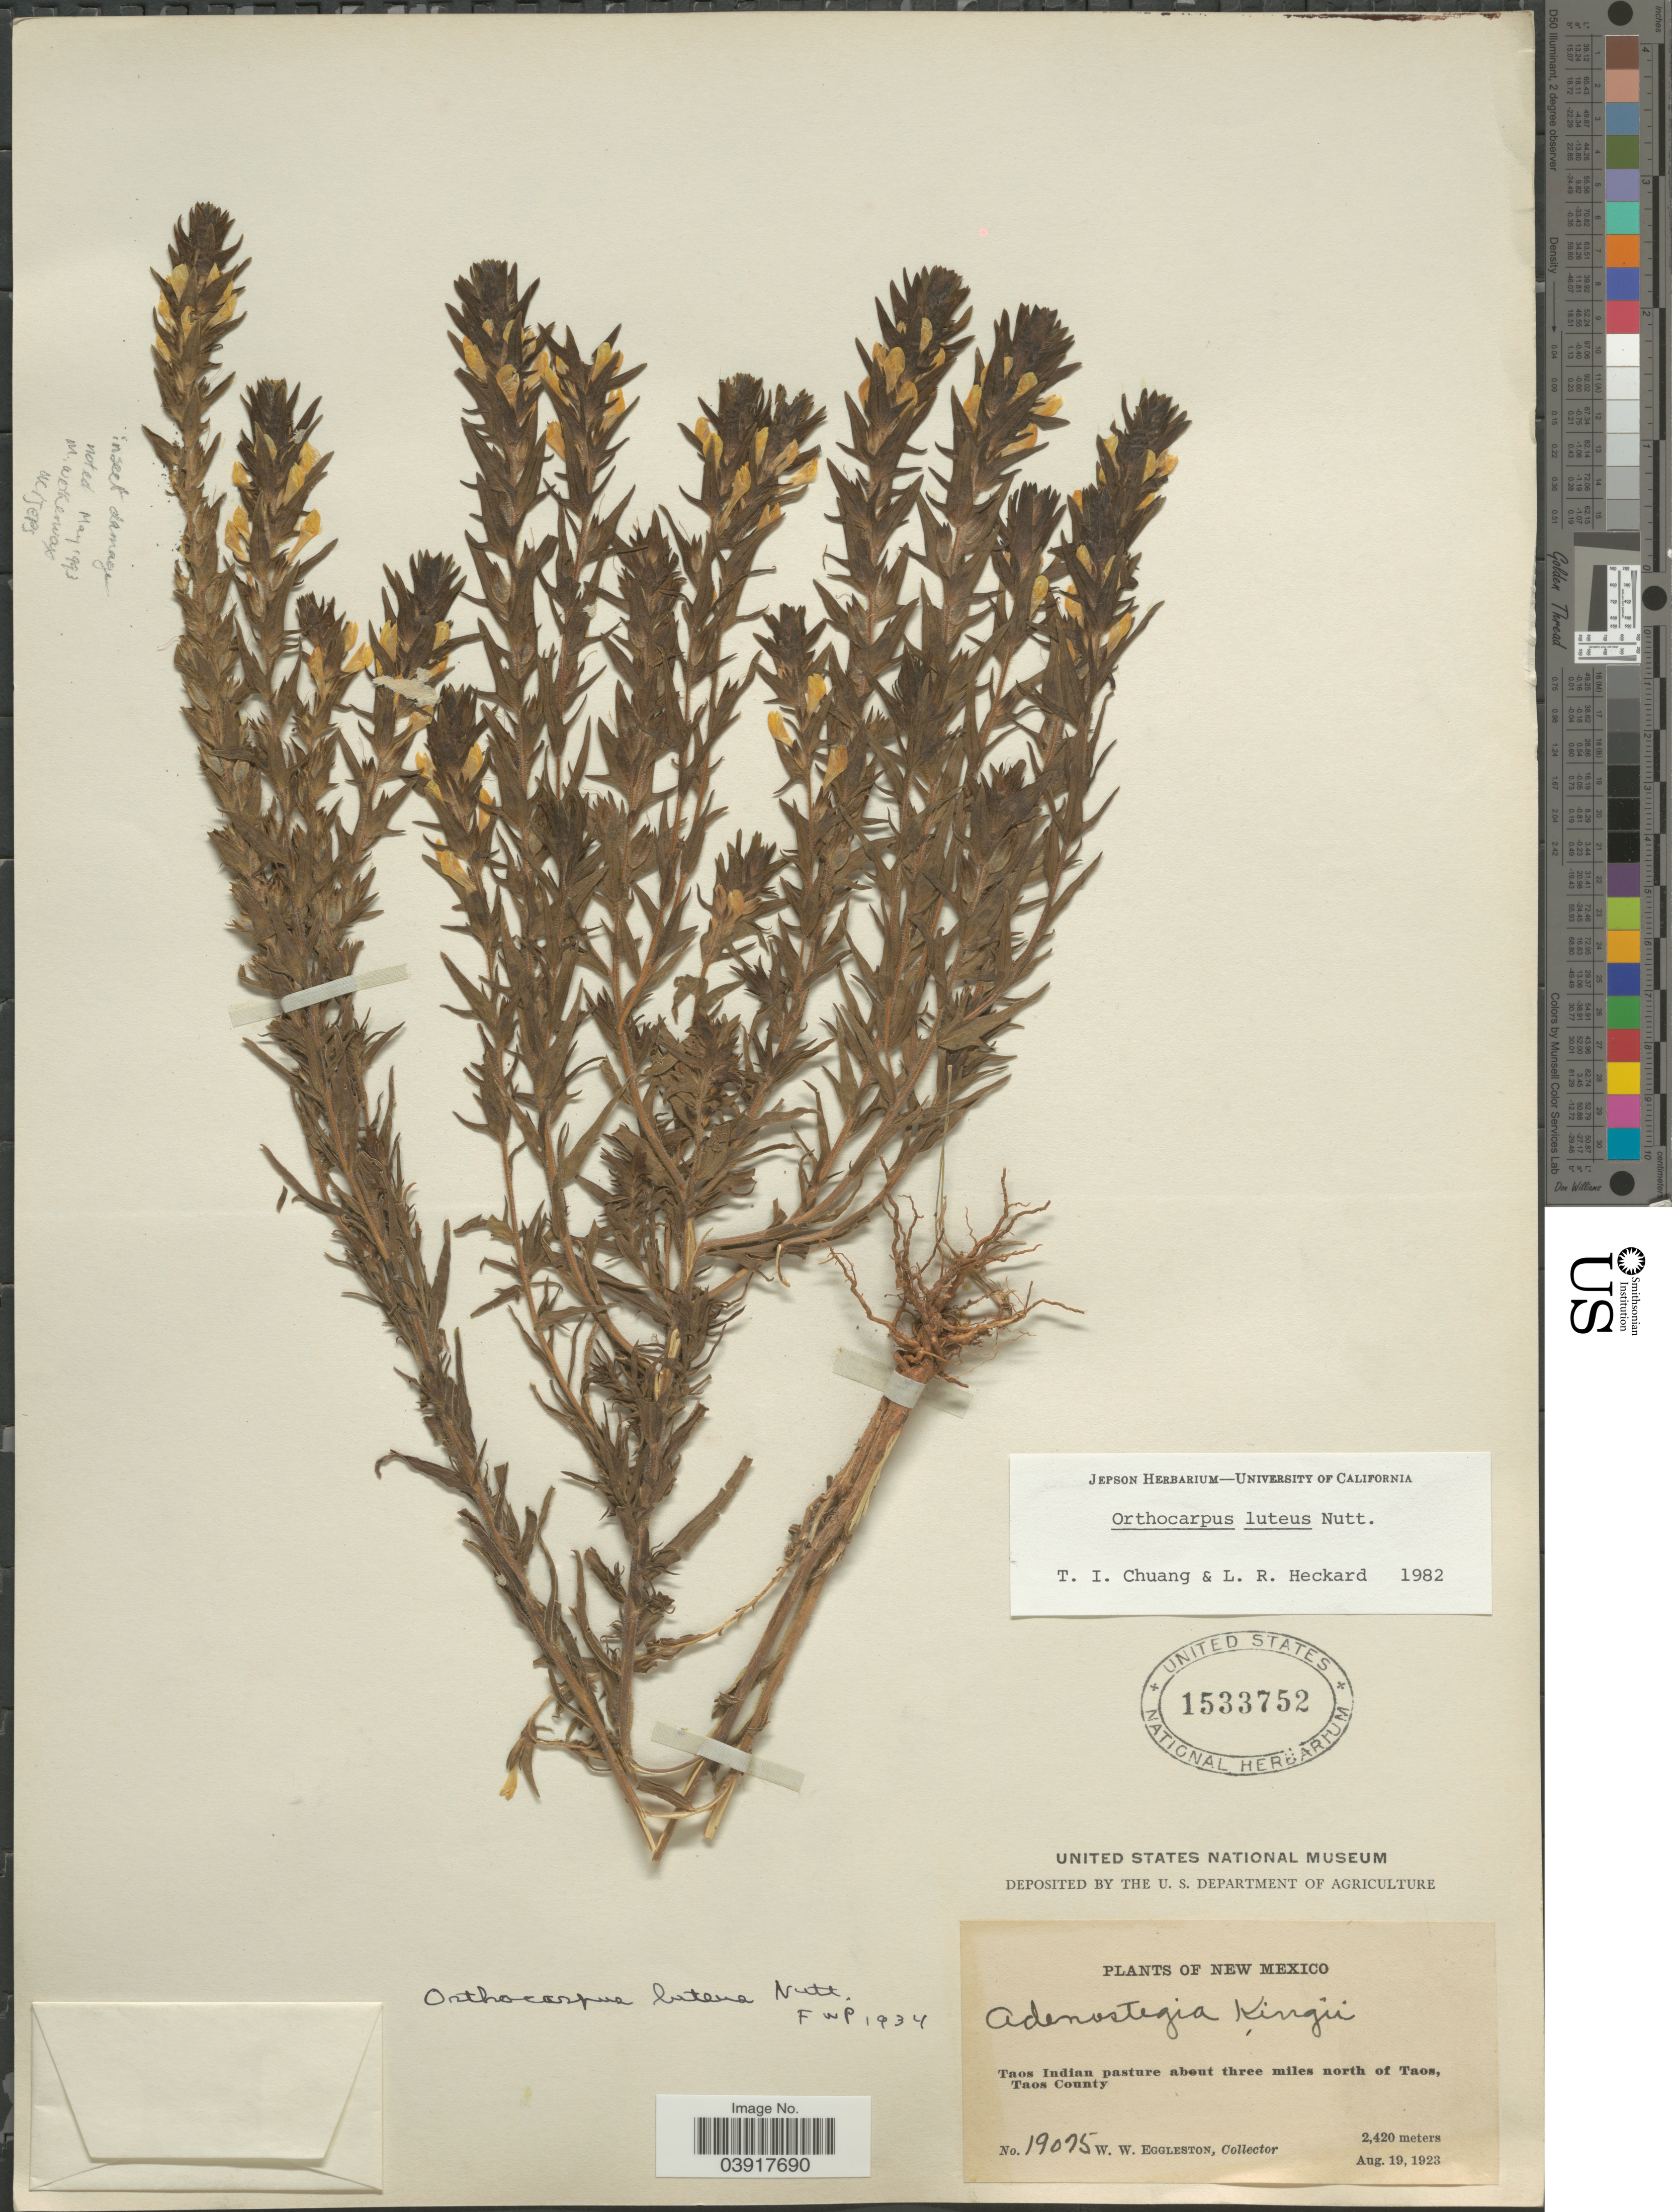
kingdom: Plantae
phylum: Tracheophyta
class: Magnoliopsida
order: Lamiales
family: Orobanchaceae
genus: Orthocarpus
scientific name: Orthocarpus luteus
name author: Nutt.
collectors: W. W. Eggleston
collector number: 19075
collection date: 1923-08-19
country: United States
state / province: New Mexico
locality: Taos Indian pasture about three miles north of Taos, Taos County.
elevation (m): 2420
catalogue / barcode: US 1533752